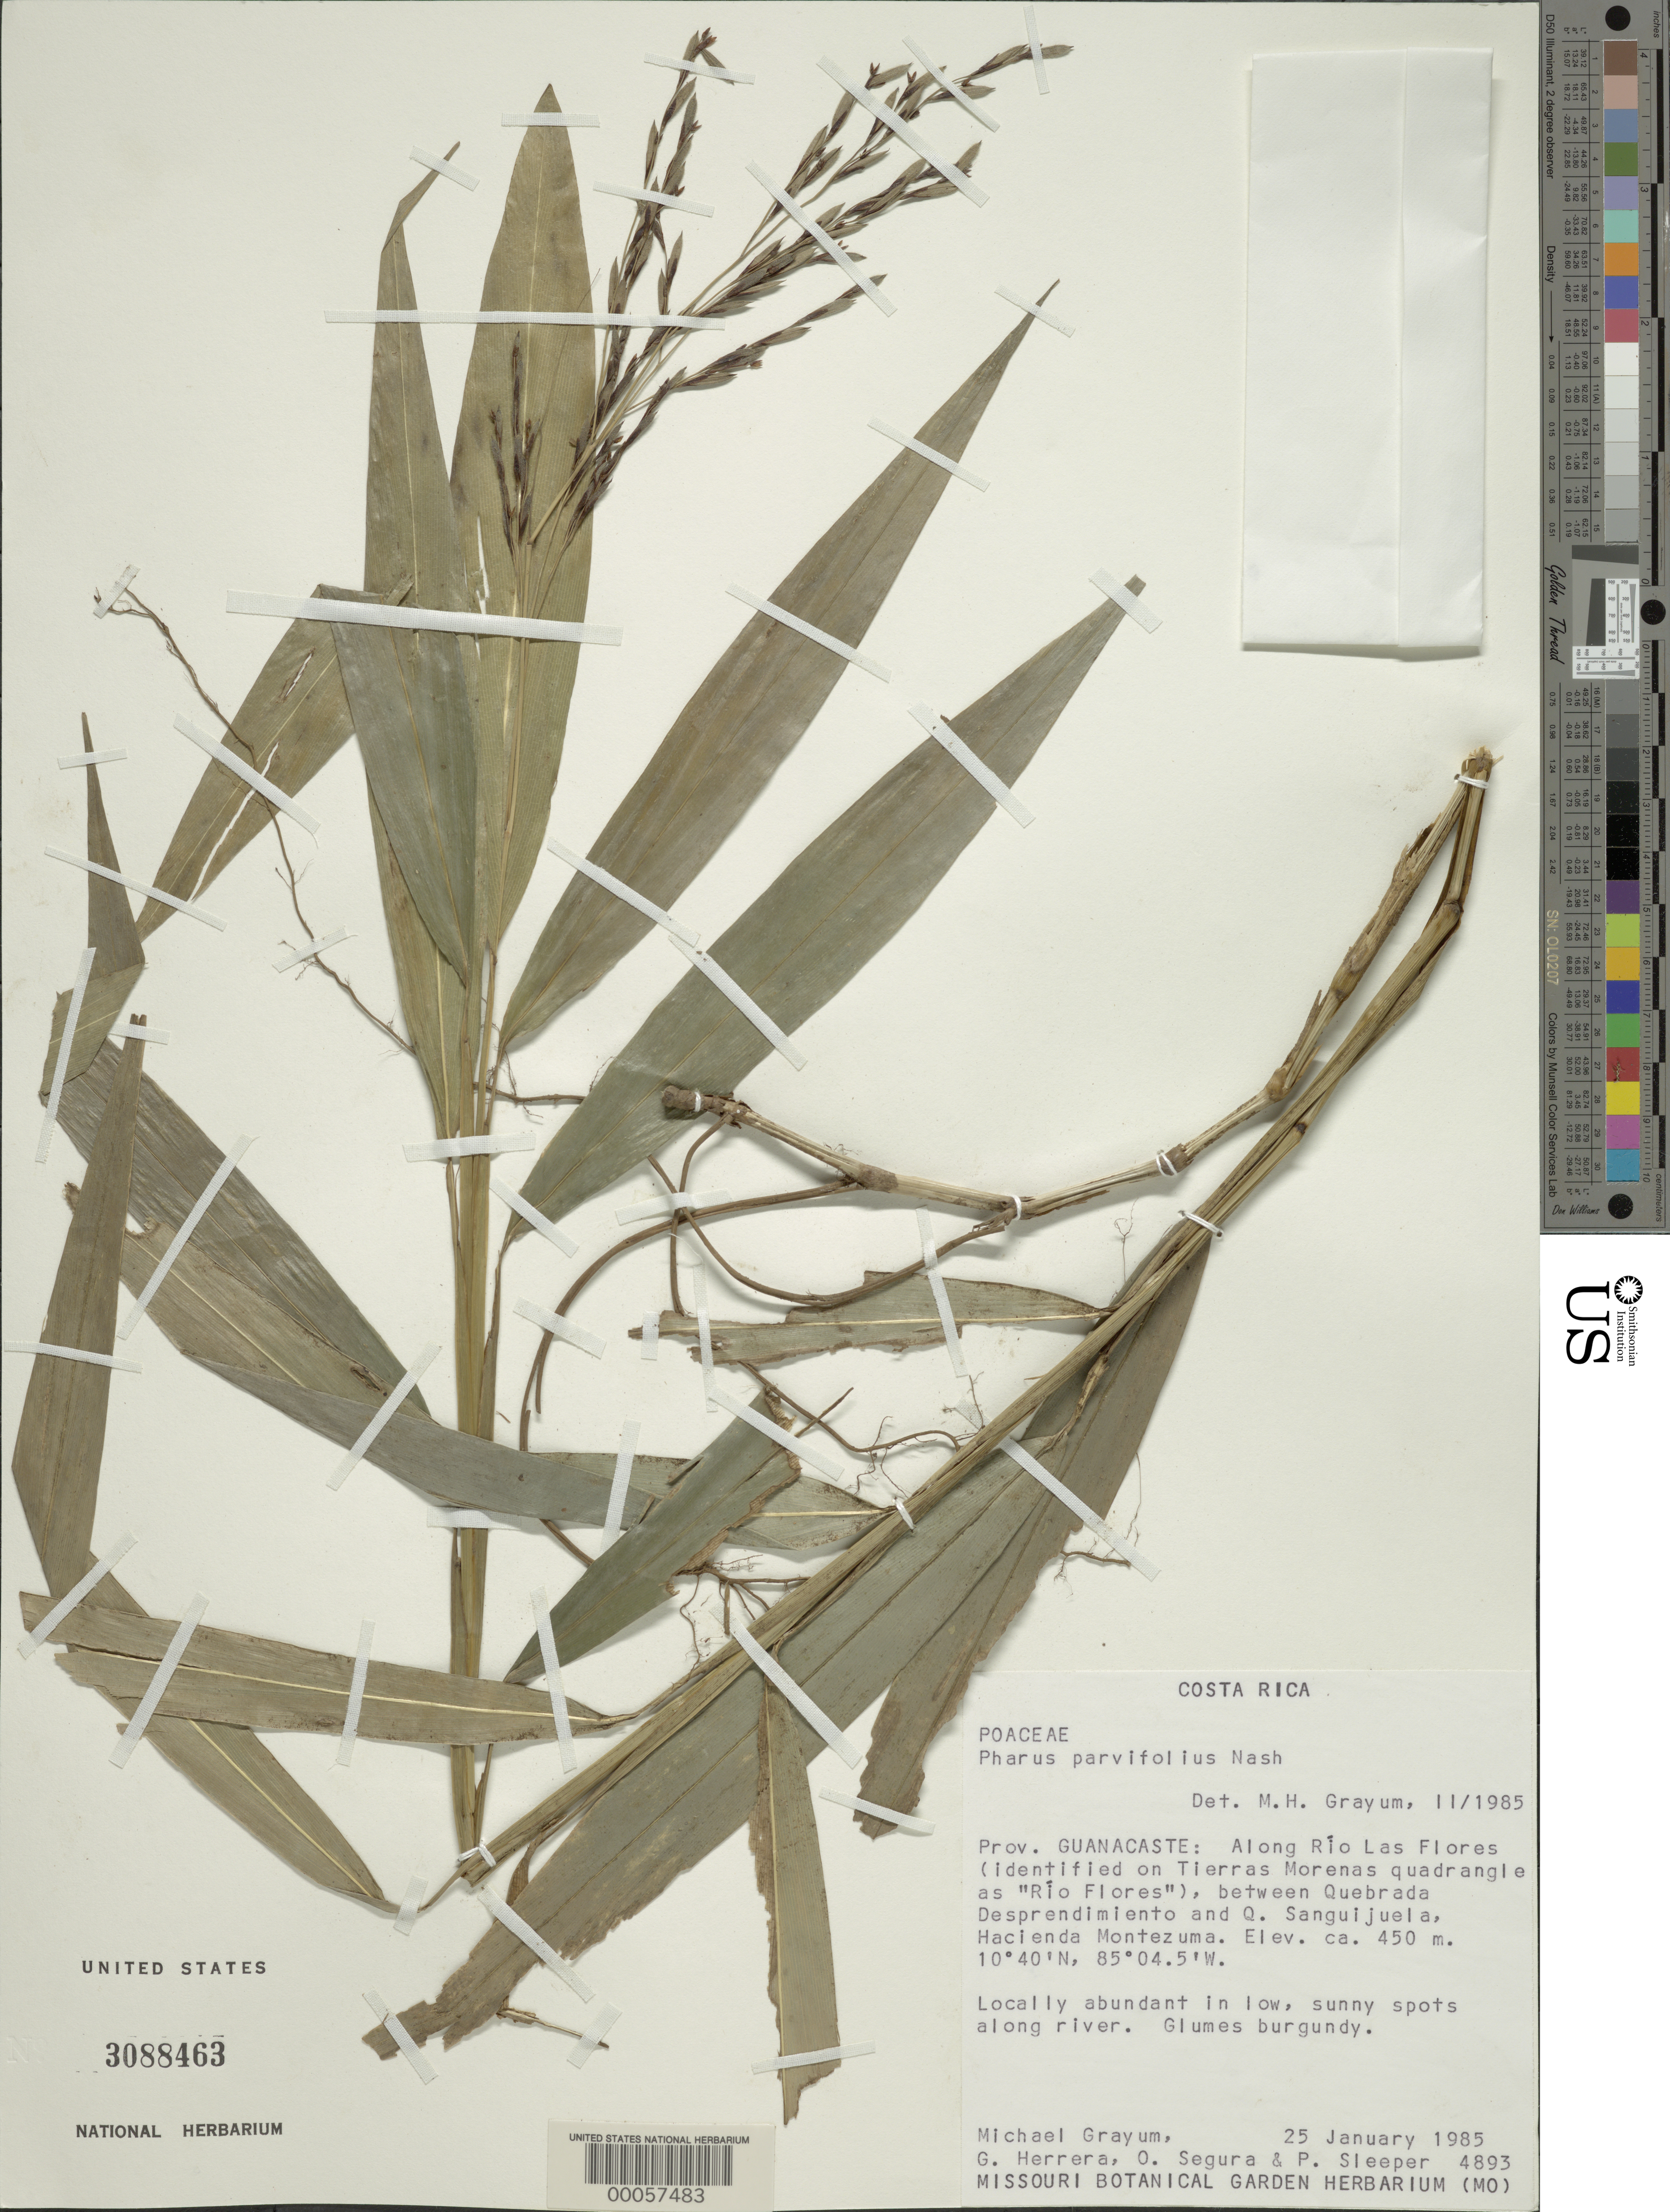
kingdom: Plantae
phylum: Tracheophyta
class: Liliopsida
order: Poales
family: Poaceae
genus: Pharus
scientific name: Pharus parvifolius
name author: Nash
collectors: M. H. Grayum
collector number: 4893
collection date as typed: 25 Jan 1985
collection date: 1985-01-25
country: Costa Rica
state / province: Guanacaste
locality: Along Rio Las Flores, between Quebrada Desprendimiento and Quebrada Sanguijuela, Hacienda Montezuma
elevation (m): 450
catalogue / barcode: US 3088463